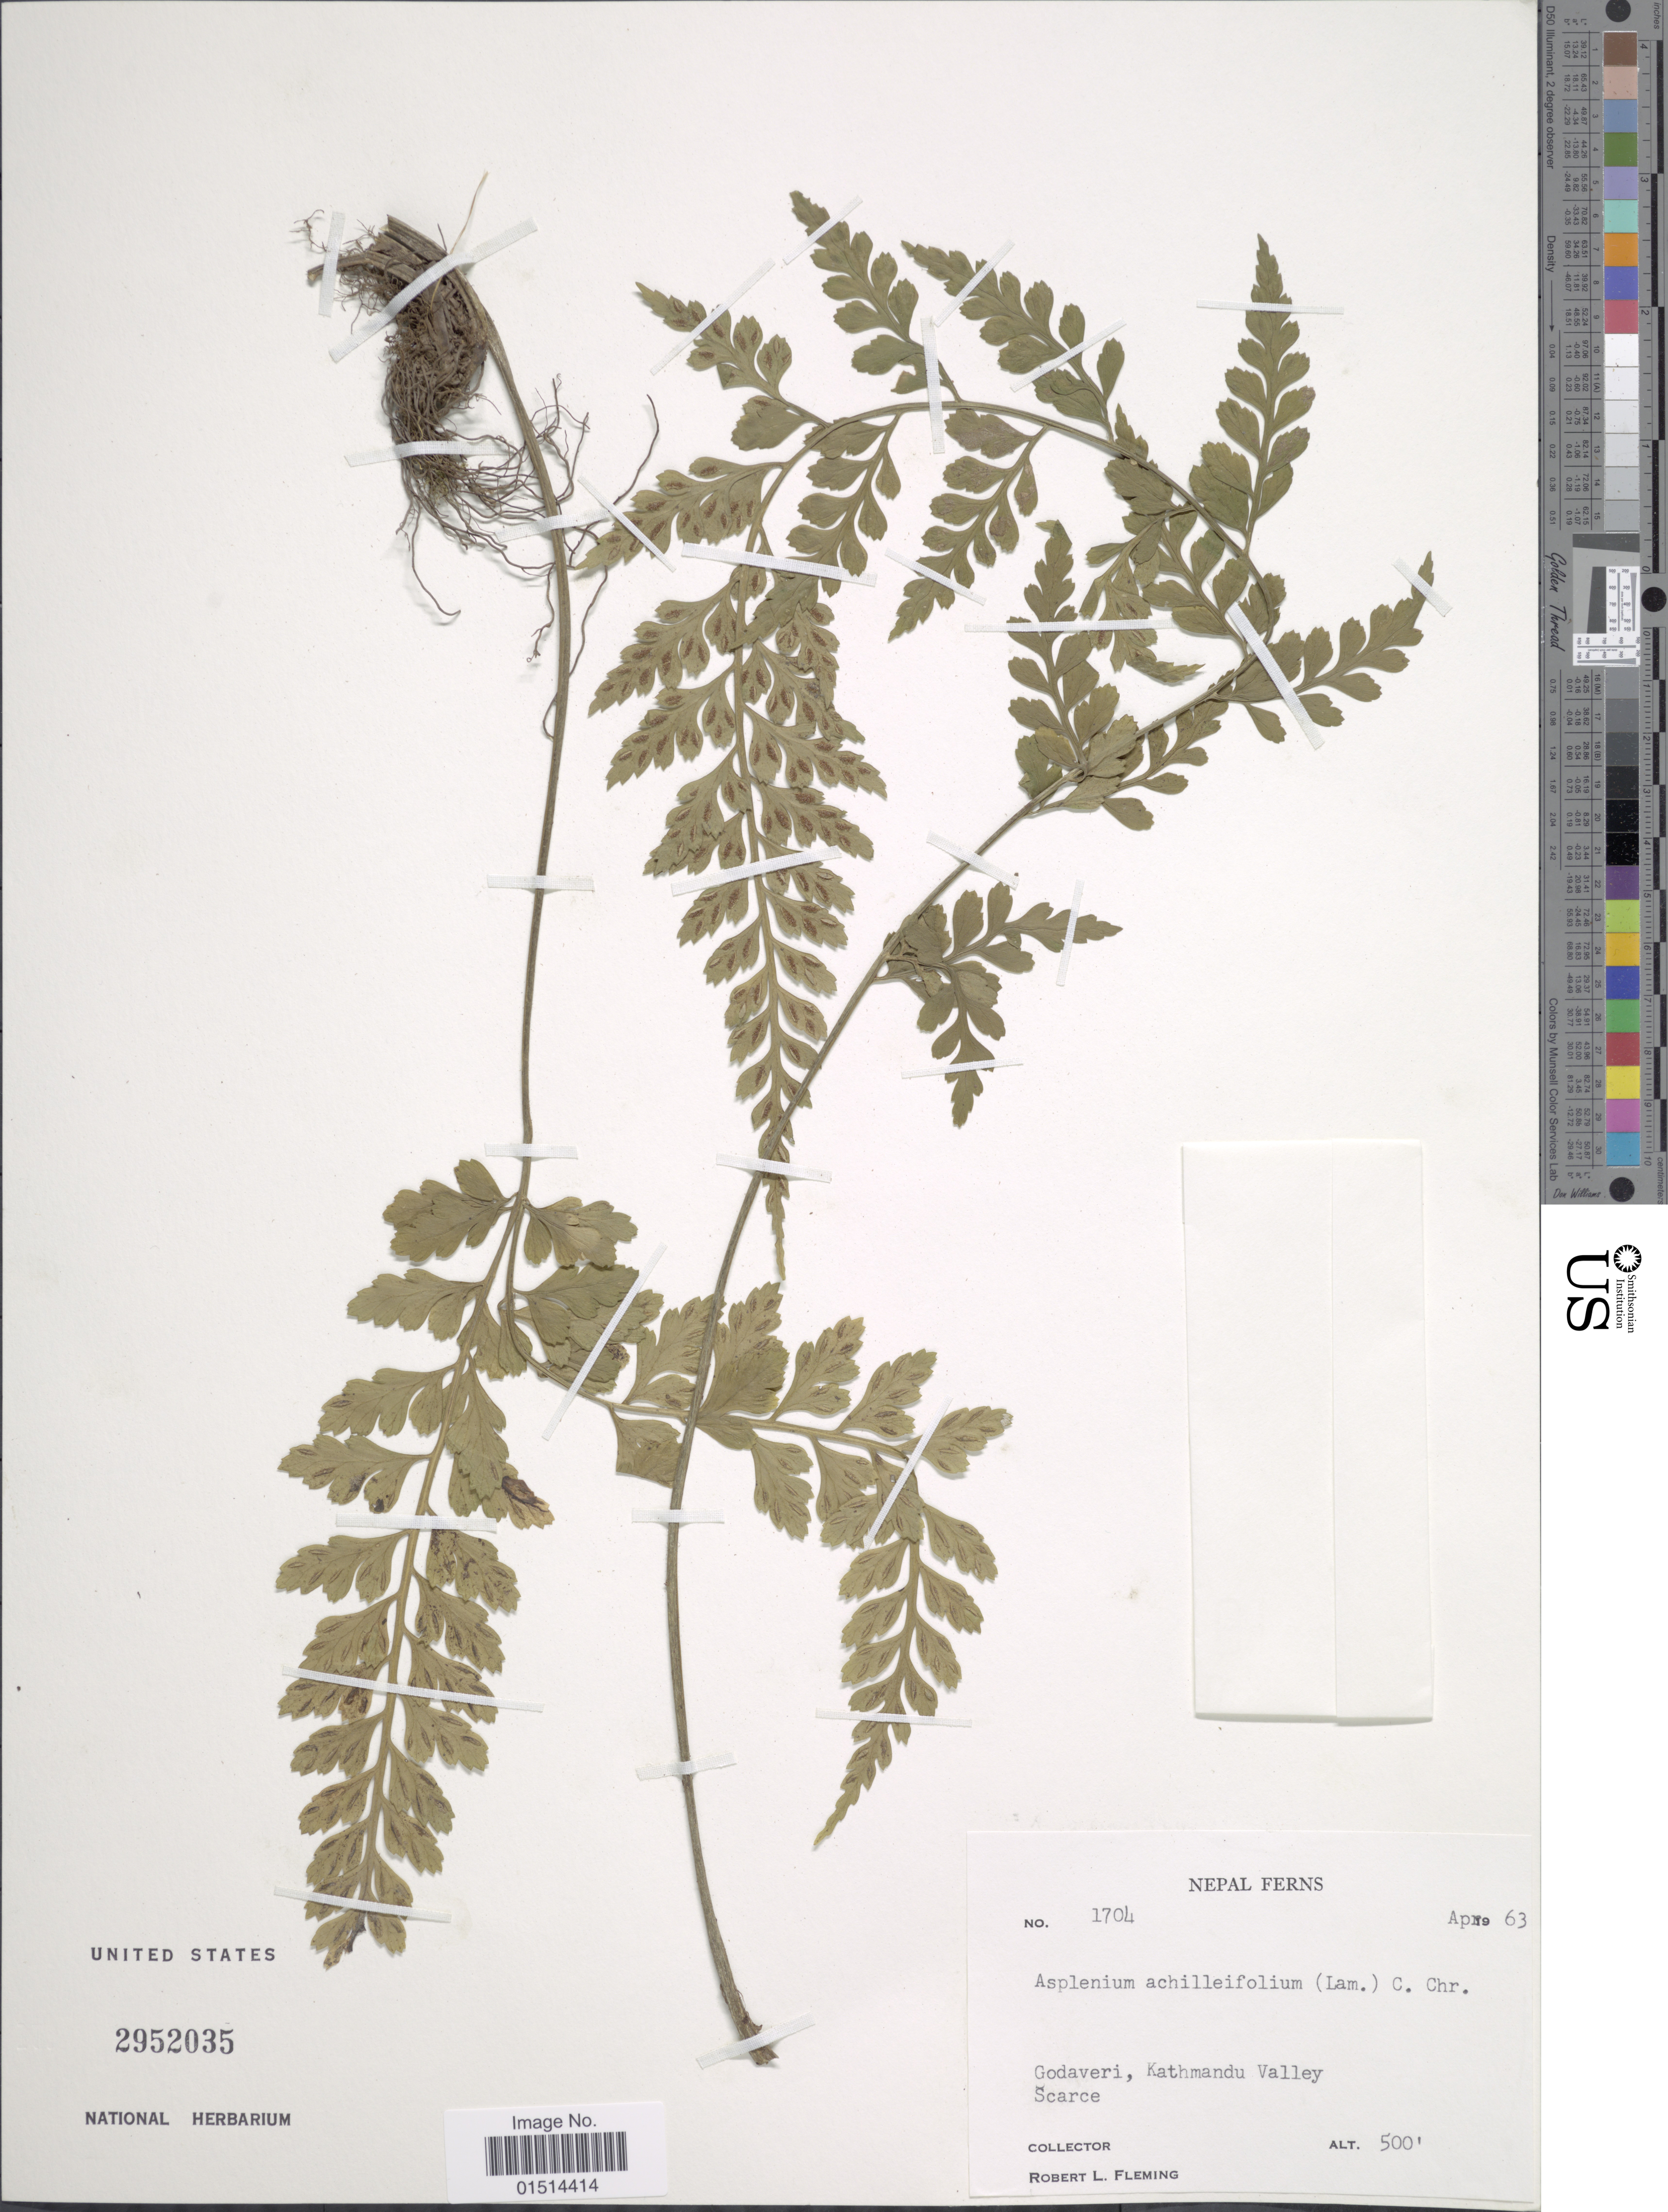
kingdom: Plantae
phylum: Tracheophyta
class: Polypodiopsida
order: Polypodiales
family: Aspleniaceae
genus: Asplenium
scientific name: Asplenium achilleifolium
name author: (M. Martens & Galeotti) Liebm.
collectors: R. Fleming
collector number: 1704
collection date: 1963-04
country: Nepal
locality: Nepal, Godaveri, Kathmandu Valley, Scarce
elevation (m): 152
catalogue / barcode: US 2952035